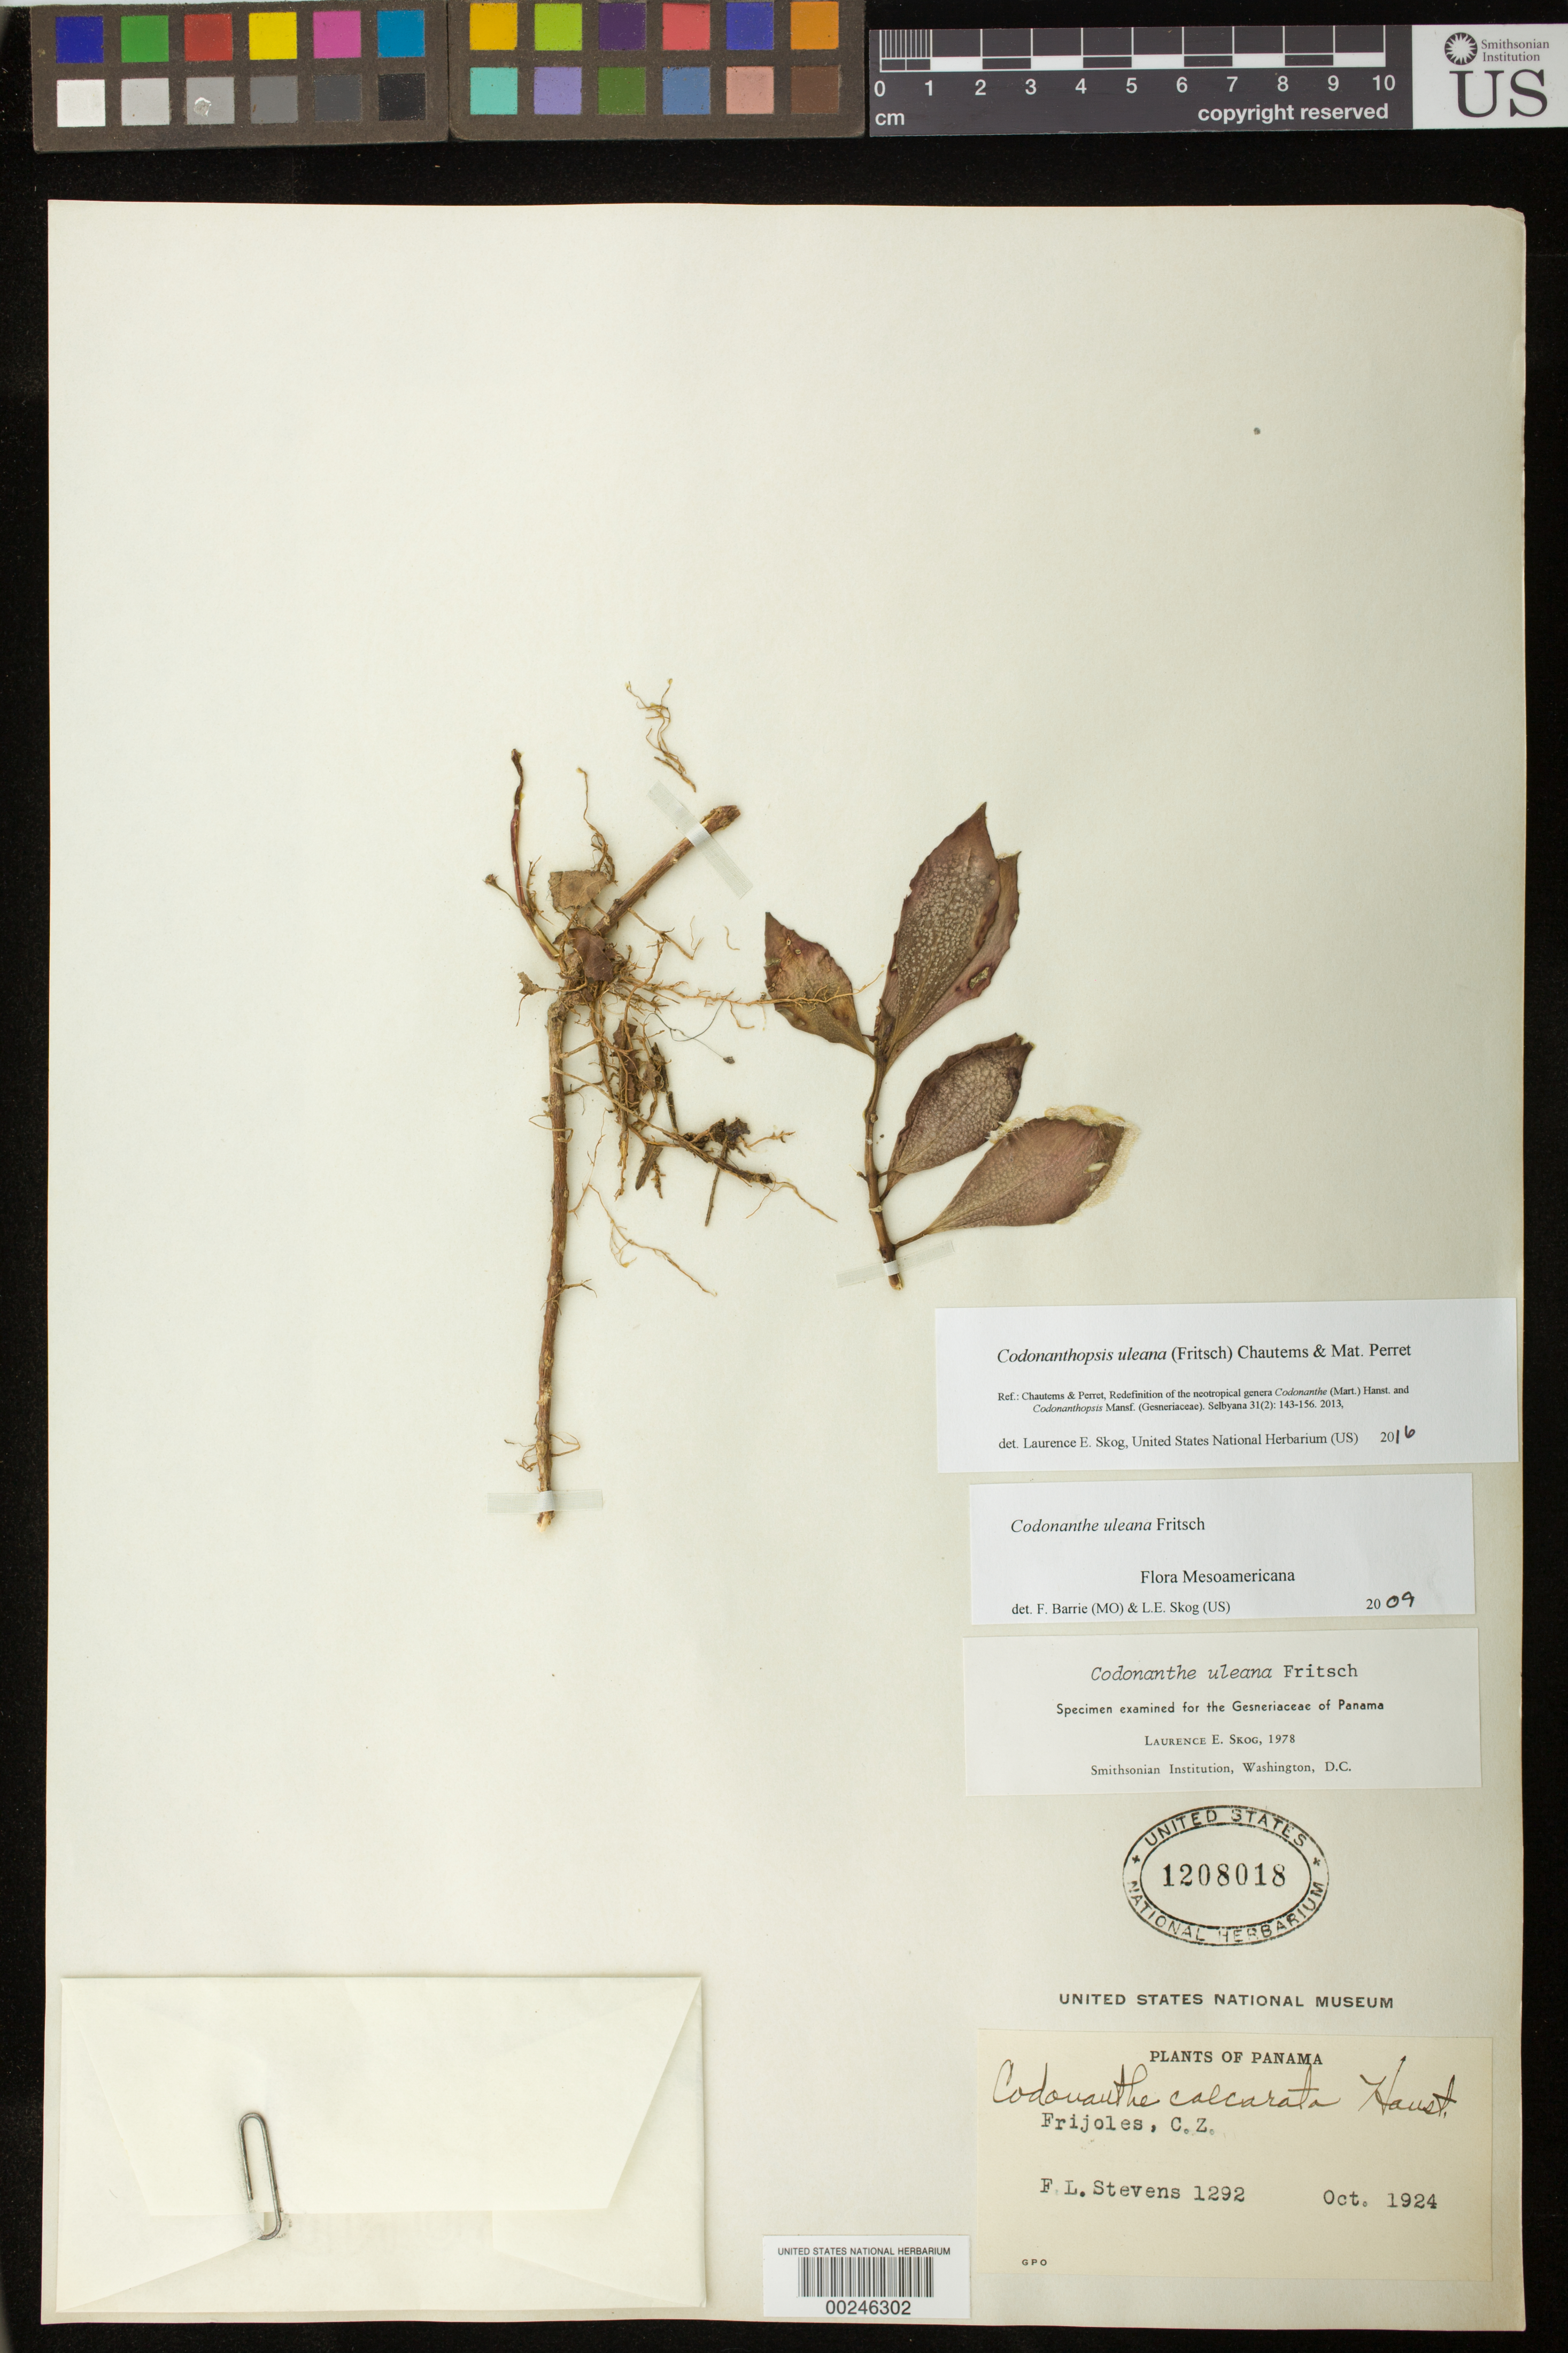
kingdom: Plantae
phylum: Tracheophyta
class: Magnoliopsida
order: Lamiales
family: Gesneriaceae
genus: Codonanthopsis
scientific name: Codonanthopsis uleana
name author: (Fritsch) Chautems & Mat.Perret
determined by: Skog, Laurence E.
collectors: F. L. Stevens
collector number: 1292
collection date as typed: Oct 1924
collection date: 1924-10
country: Panama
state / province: Colón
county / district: Canal Zone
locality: Frijoles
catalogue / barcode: US 1208018